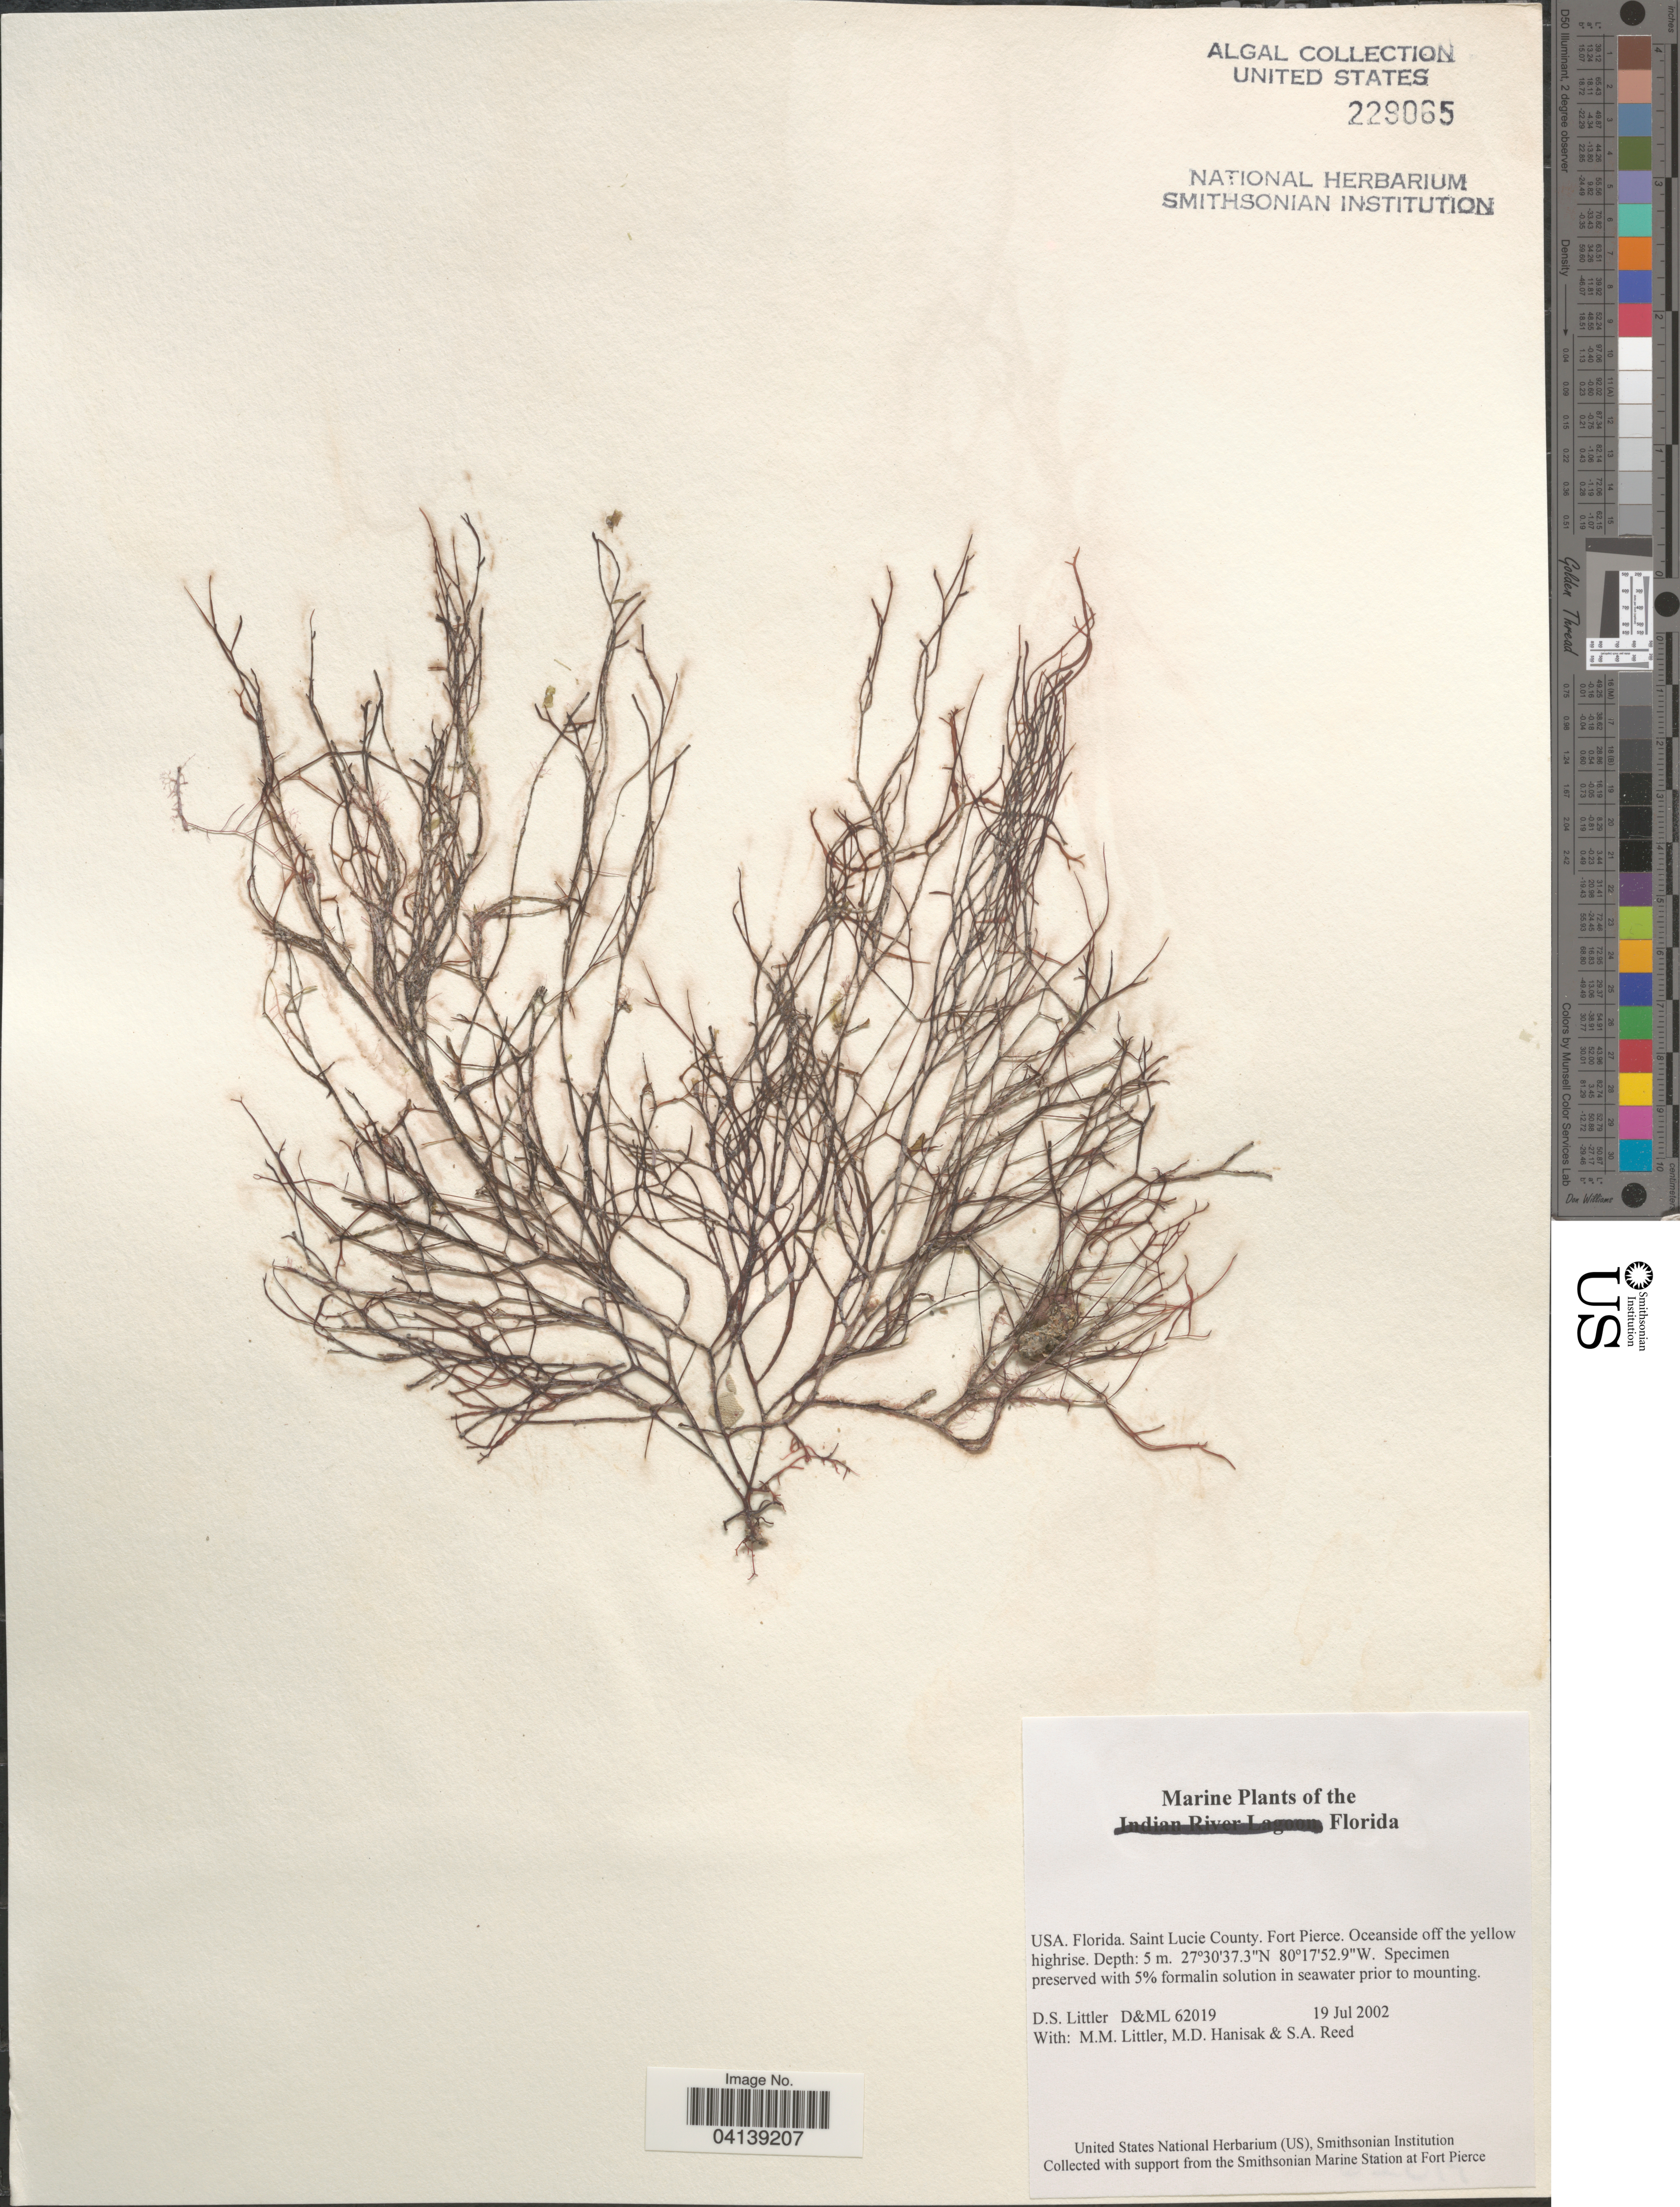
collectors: D. S. Littler, M. Hanisak & S. Reed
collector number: D&ML62019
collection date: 2002-07-19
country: United States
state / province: Florida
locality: Saint Lucie County. Fort Pierce. Oceanside off the yellow highrise.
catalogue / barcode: US 229065